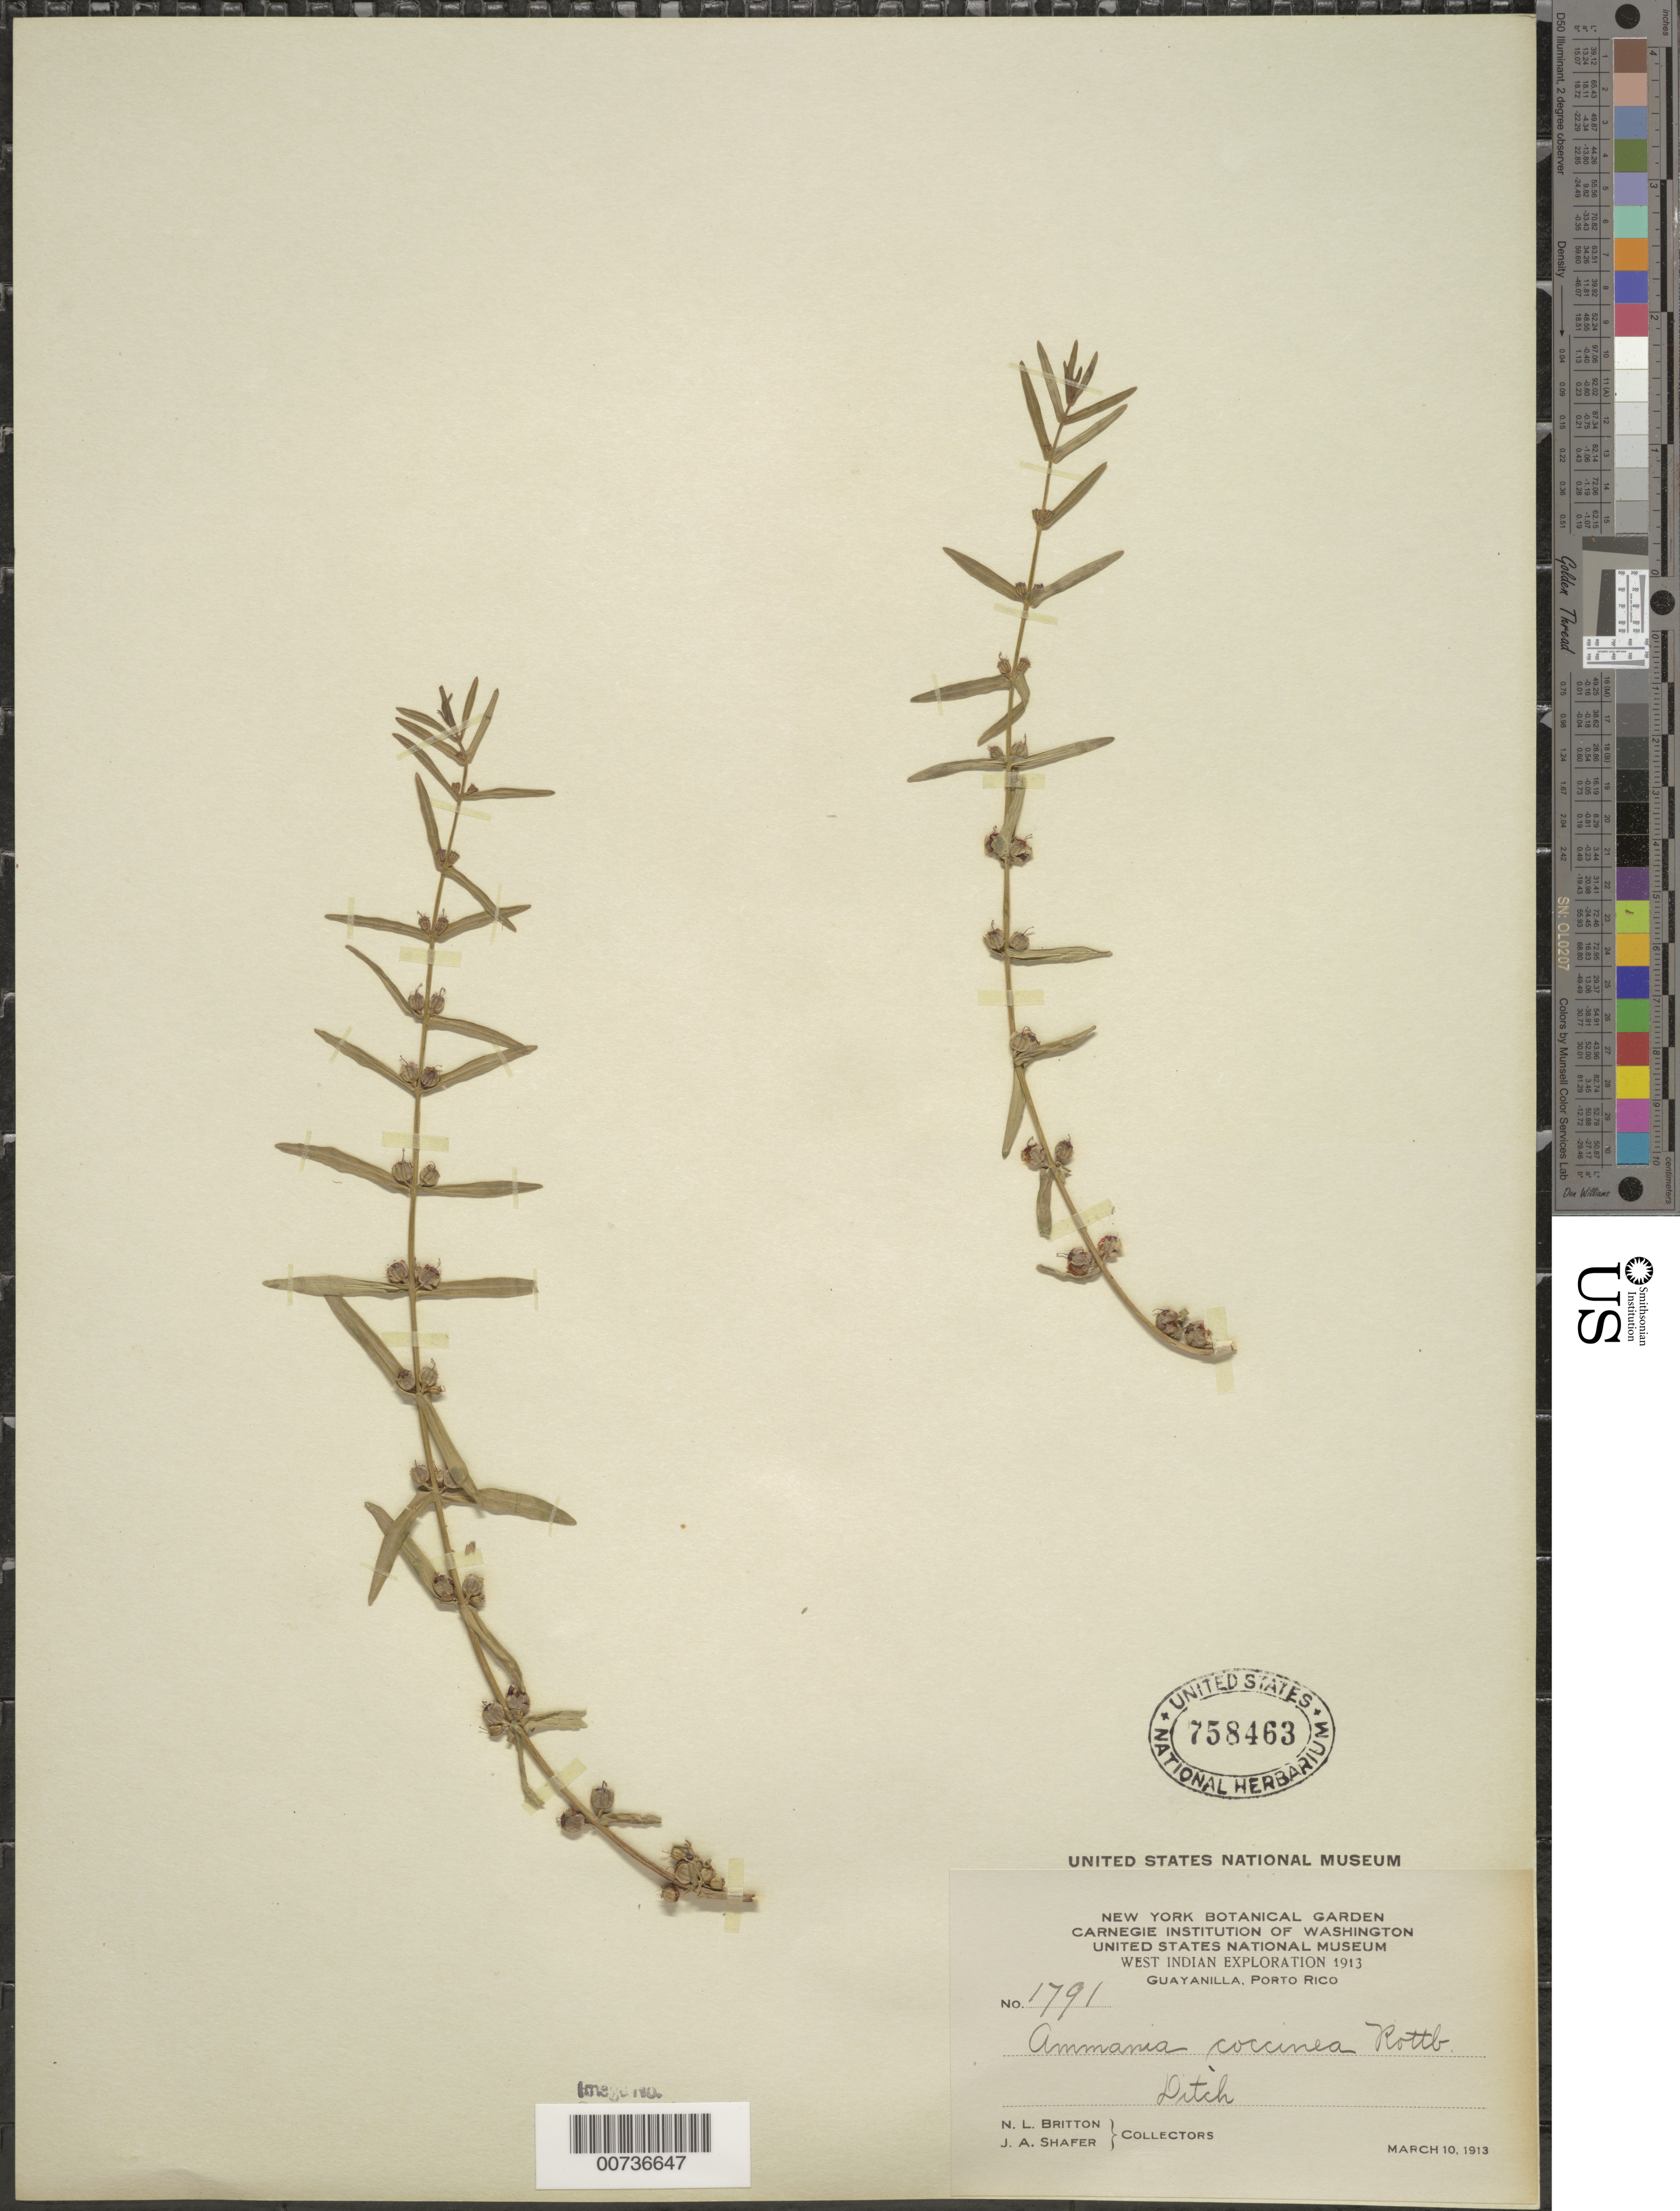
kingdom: Plantae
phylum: Tracheophyta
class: Magnoliopsida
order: Myrtales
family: Lythraceae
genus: Ammannia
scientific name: Ammannia coccinea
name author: Rottb.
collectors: N. Britton & J. A. Shafer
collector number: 1791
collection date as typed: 10 Mar 1913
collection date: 1913-03-10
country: Puerto Rico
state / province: Guayanilla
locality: Guayanilla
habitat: Ditch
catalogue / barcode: US 758463